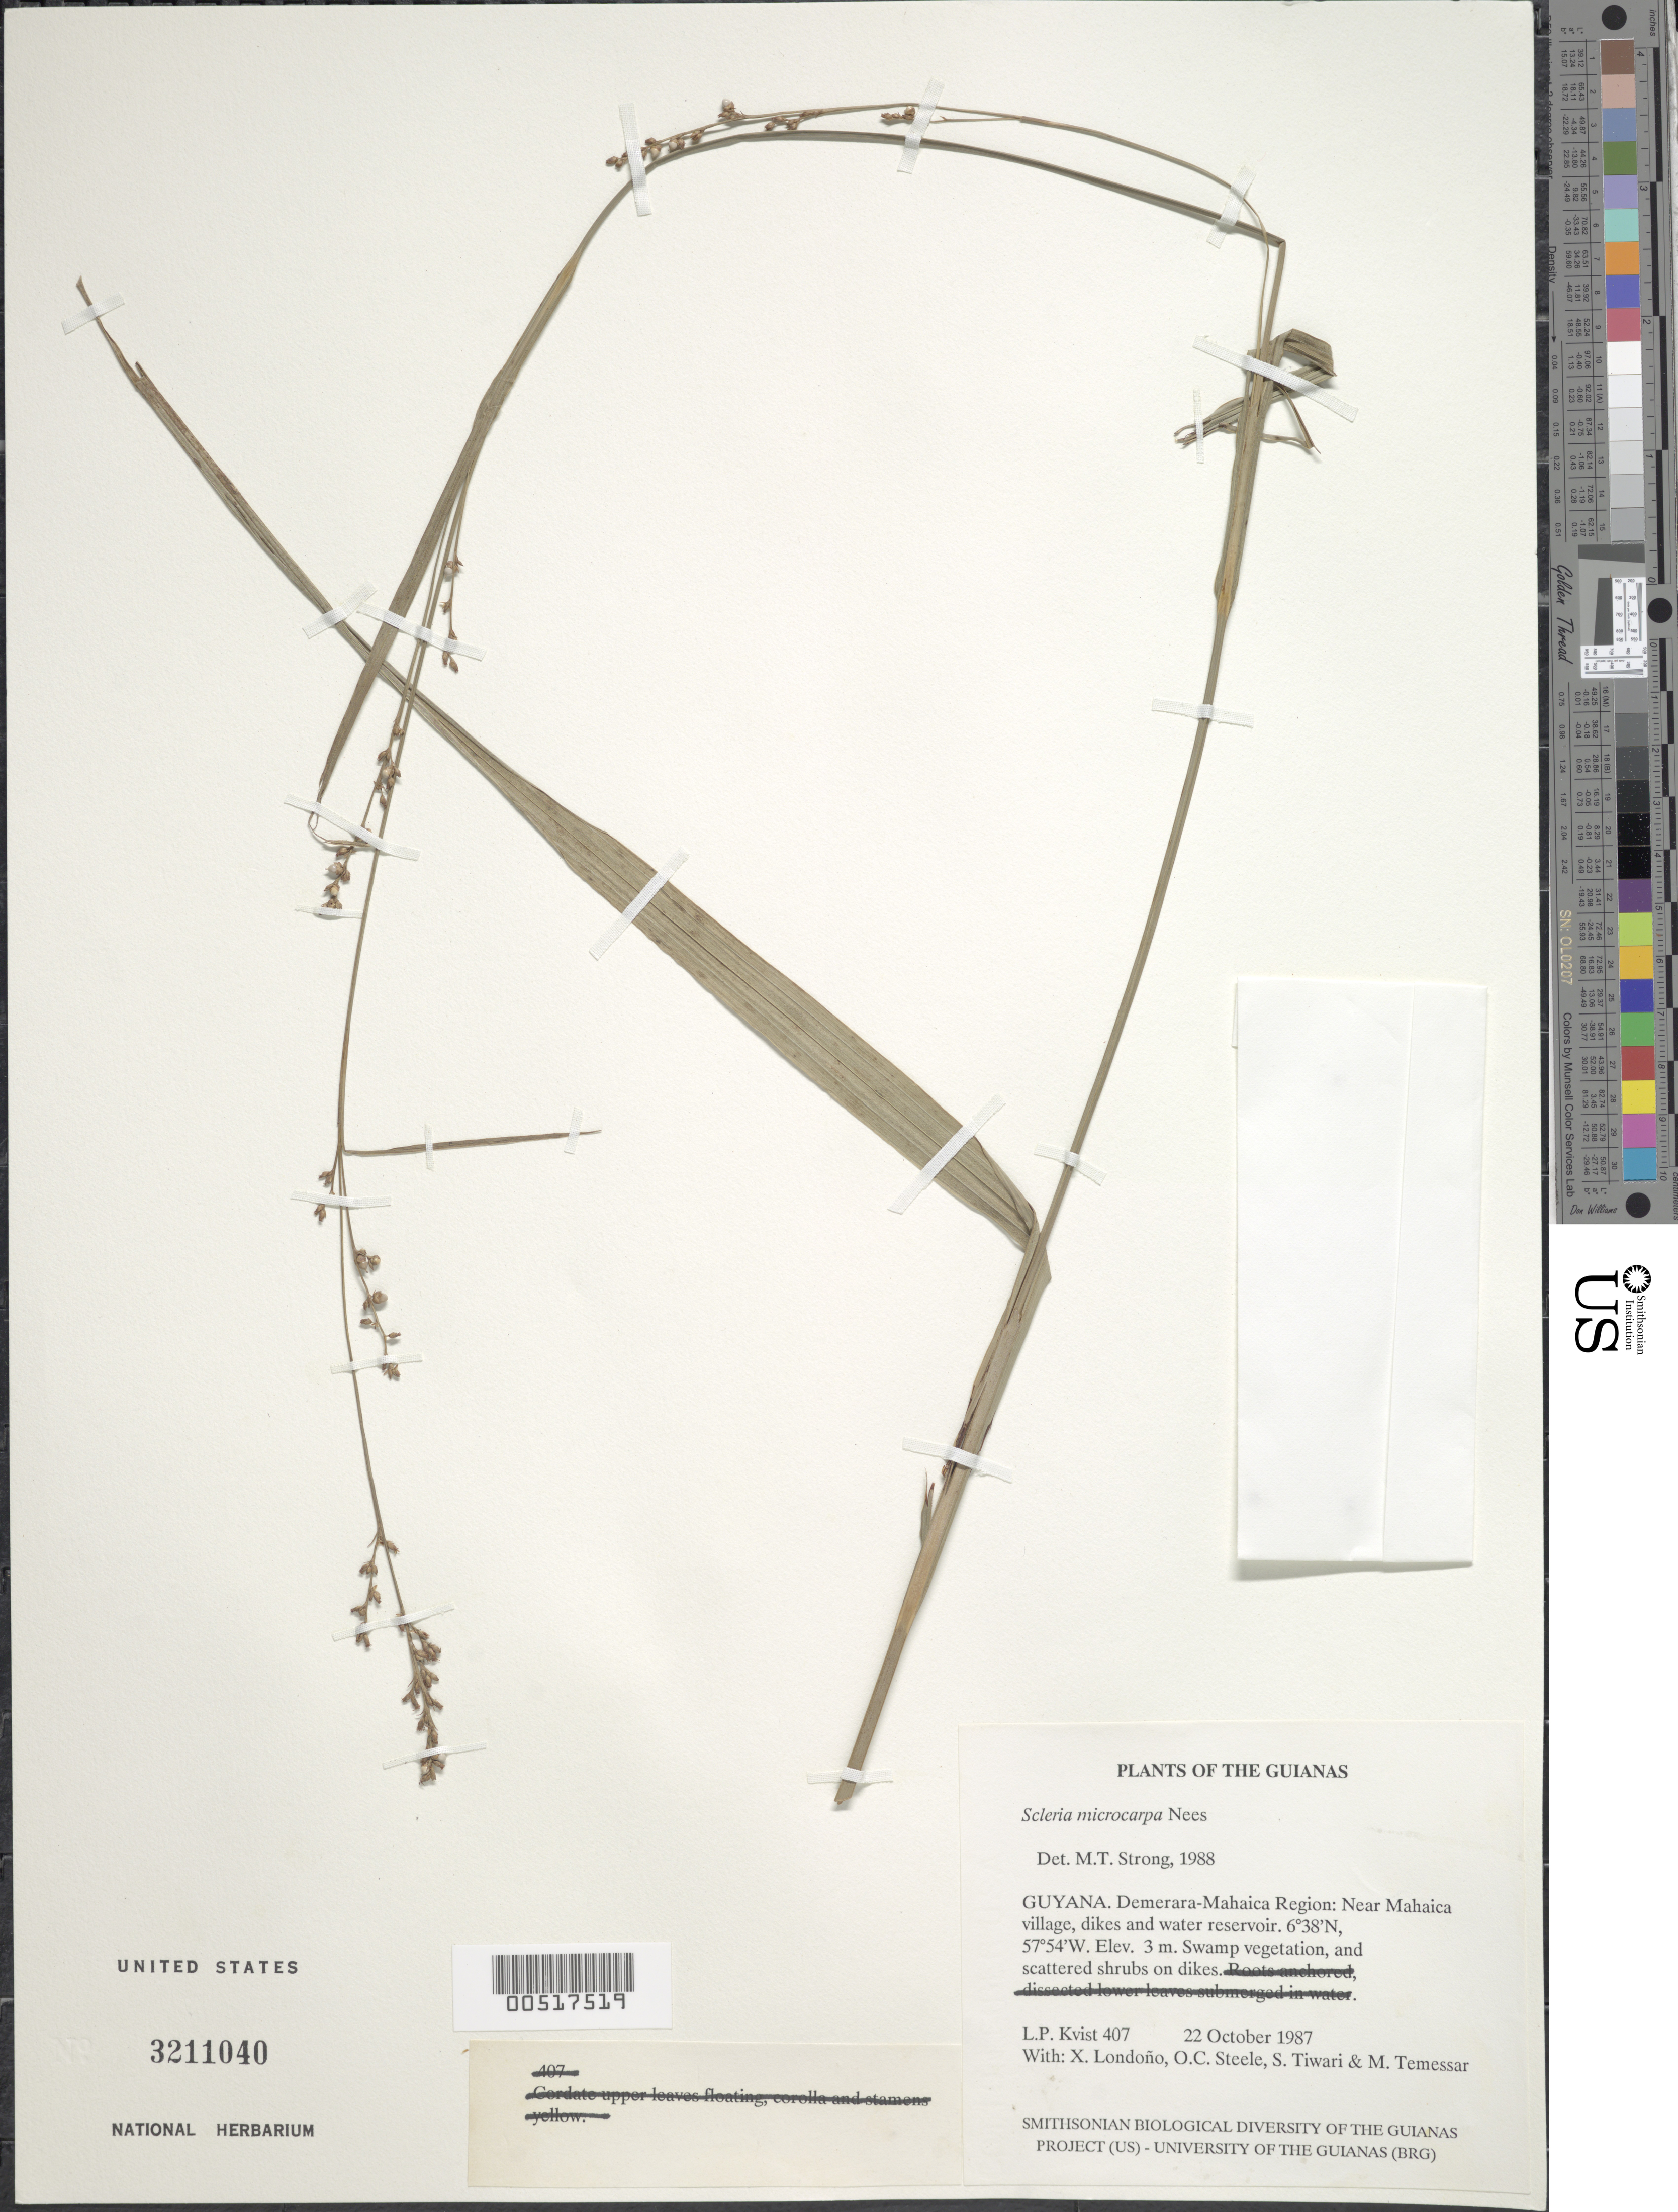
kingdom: Plantae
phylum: Tracheophyta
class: Liliopsida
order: Poales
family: Cyperaceae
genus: Scleria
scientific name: Scleria microcarpa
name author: Nees ex Kunth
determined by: Strong, M. T., (US), Smithsonian Institution - National Museum of Natural History (UNITED STATES)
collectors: L. P. Kvist, X. Londoño, O. C. Steele, S. Tiwari & M. Tamessar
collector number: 407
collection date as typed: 22 October 1987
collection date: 1987-10-22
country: Guyana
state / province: Demerara-Mahaica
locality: Near Mahaica village, dikes and water reservoir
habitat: Swamp vegetation, and scattered shrubs on dikes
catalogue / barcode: US 3211040